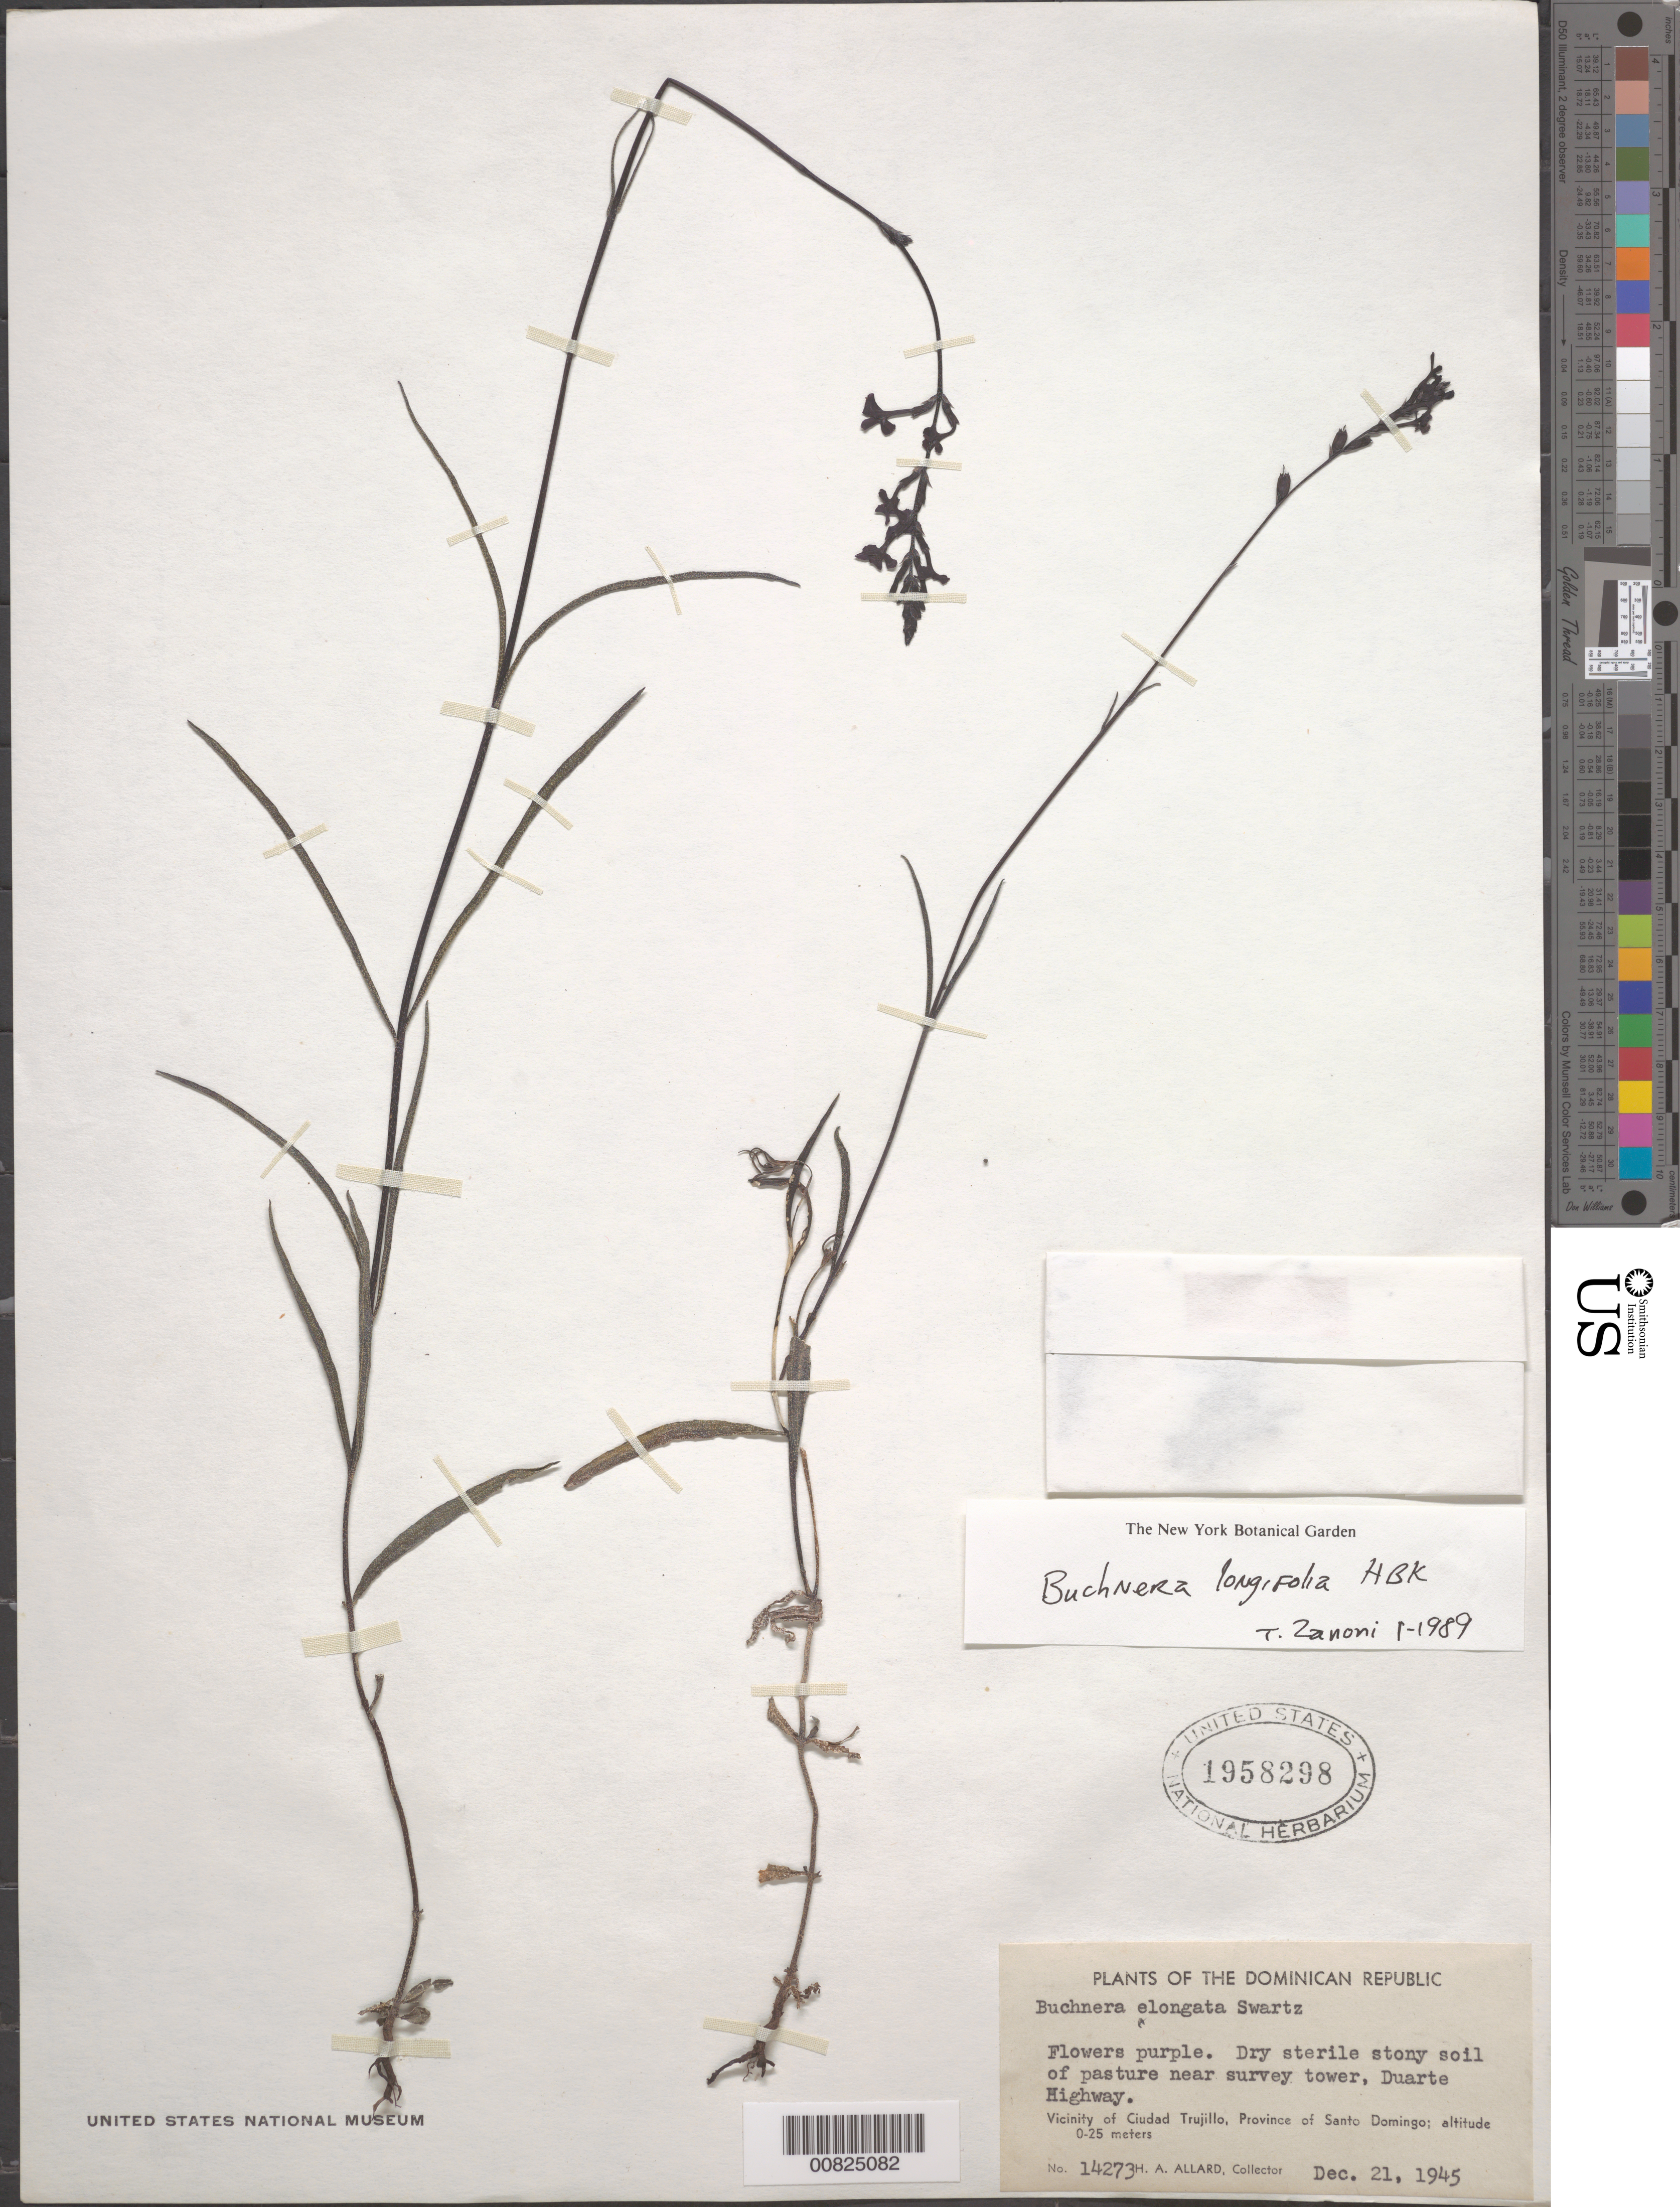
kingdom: Plantae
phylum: Tracheophyta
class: Magnoliopsida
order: Lamiales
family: Orobanchaceae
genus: Buchnera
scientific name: Buchnera longifolia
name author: Kunth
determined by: Zanoni, T. A., (NY), New York Botanical Garden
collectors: H. A. Allard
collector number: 14273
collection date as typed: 21 Dec 1945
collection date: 1945-12-21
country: Dominican Republic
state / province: Distrito Nacional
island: Hispaniola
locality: Vicinity of Santo Domingo, Duarte Highway, near survey tower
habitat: Dry sterile stony soil of pasture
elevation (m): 0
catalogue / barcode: US 1958298